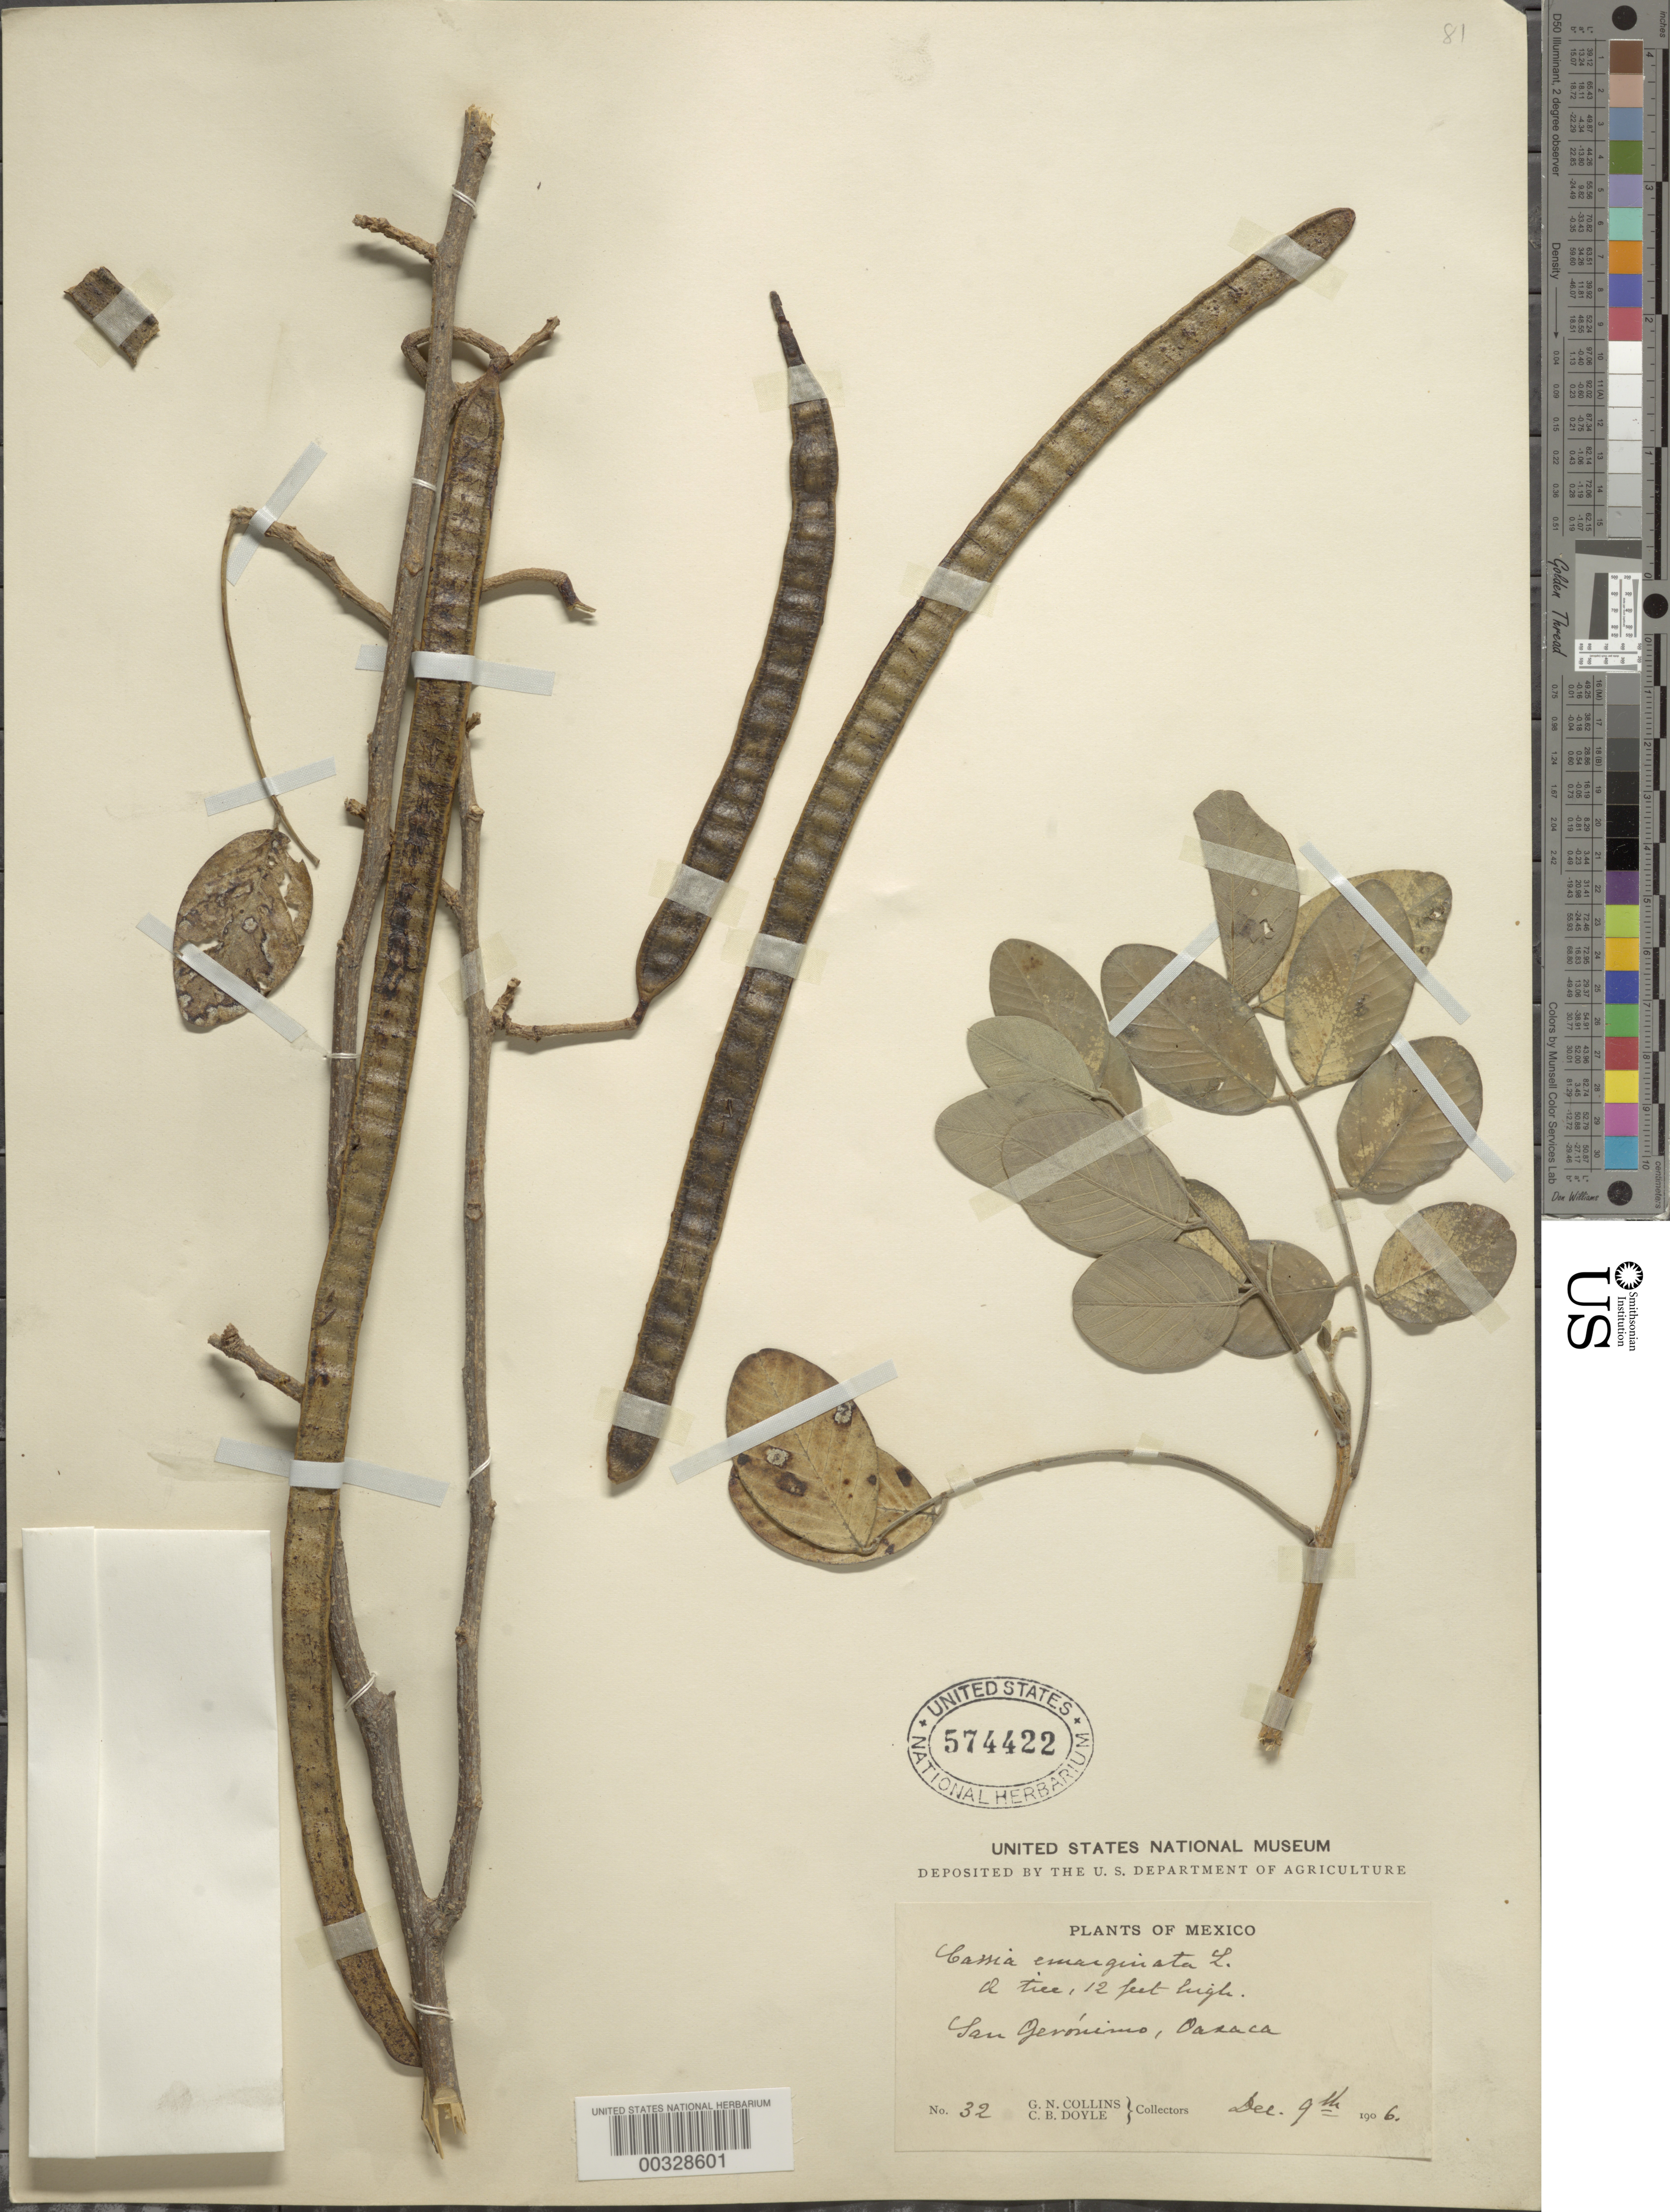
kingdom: Plantae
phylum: Tracheophyta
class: Magnoliopsida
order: Fabales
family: Fabaceae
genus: Senna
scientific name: Senna emarginata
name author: L.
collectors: G. Collins & C. Doyle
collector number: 32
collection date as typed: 09 Dec 1906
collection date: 1906-12-09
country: Mexico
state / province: Oaxaca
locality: San Geronimo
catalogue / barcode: US 574422